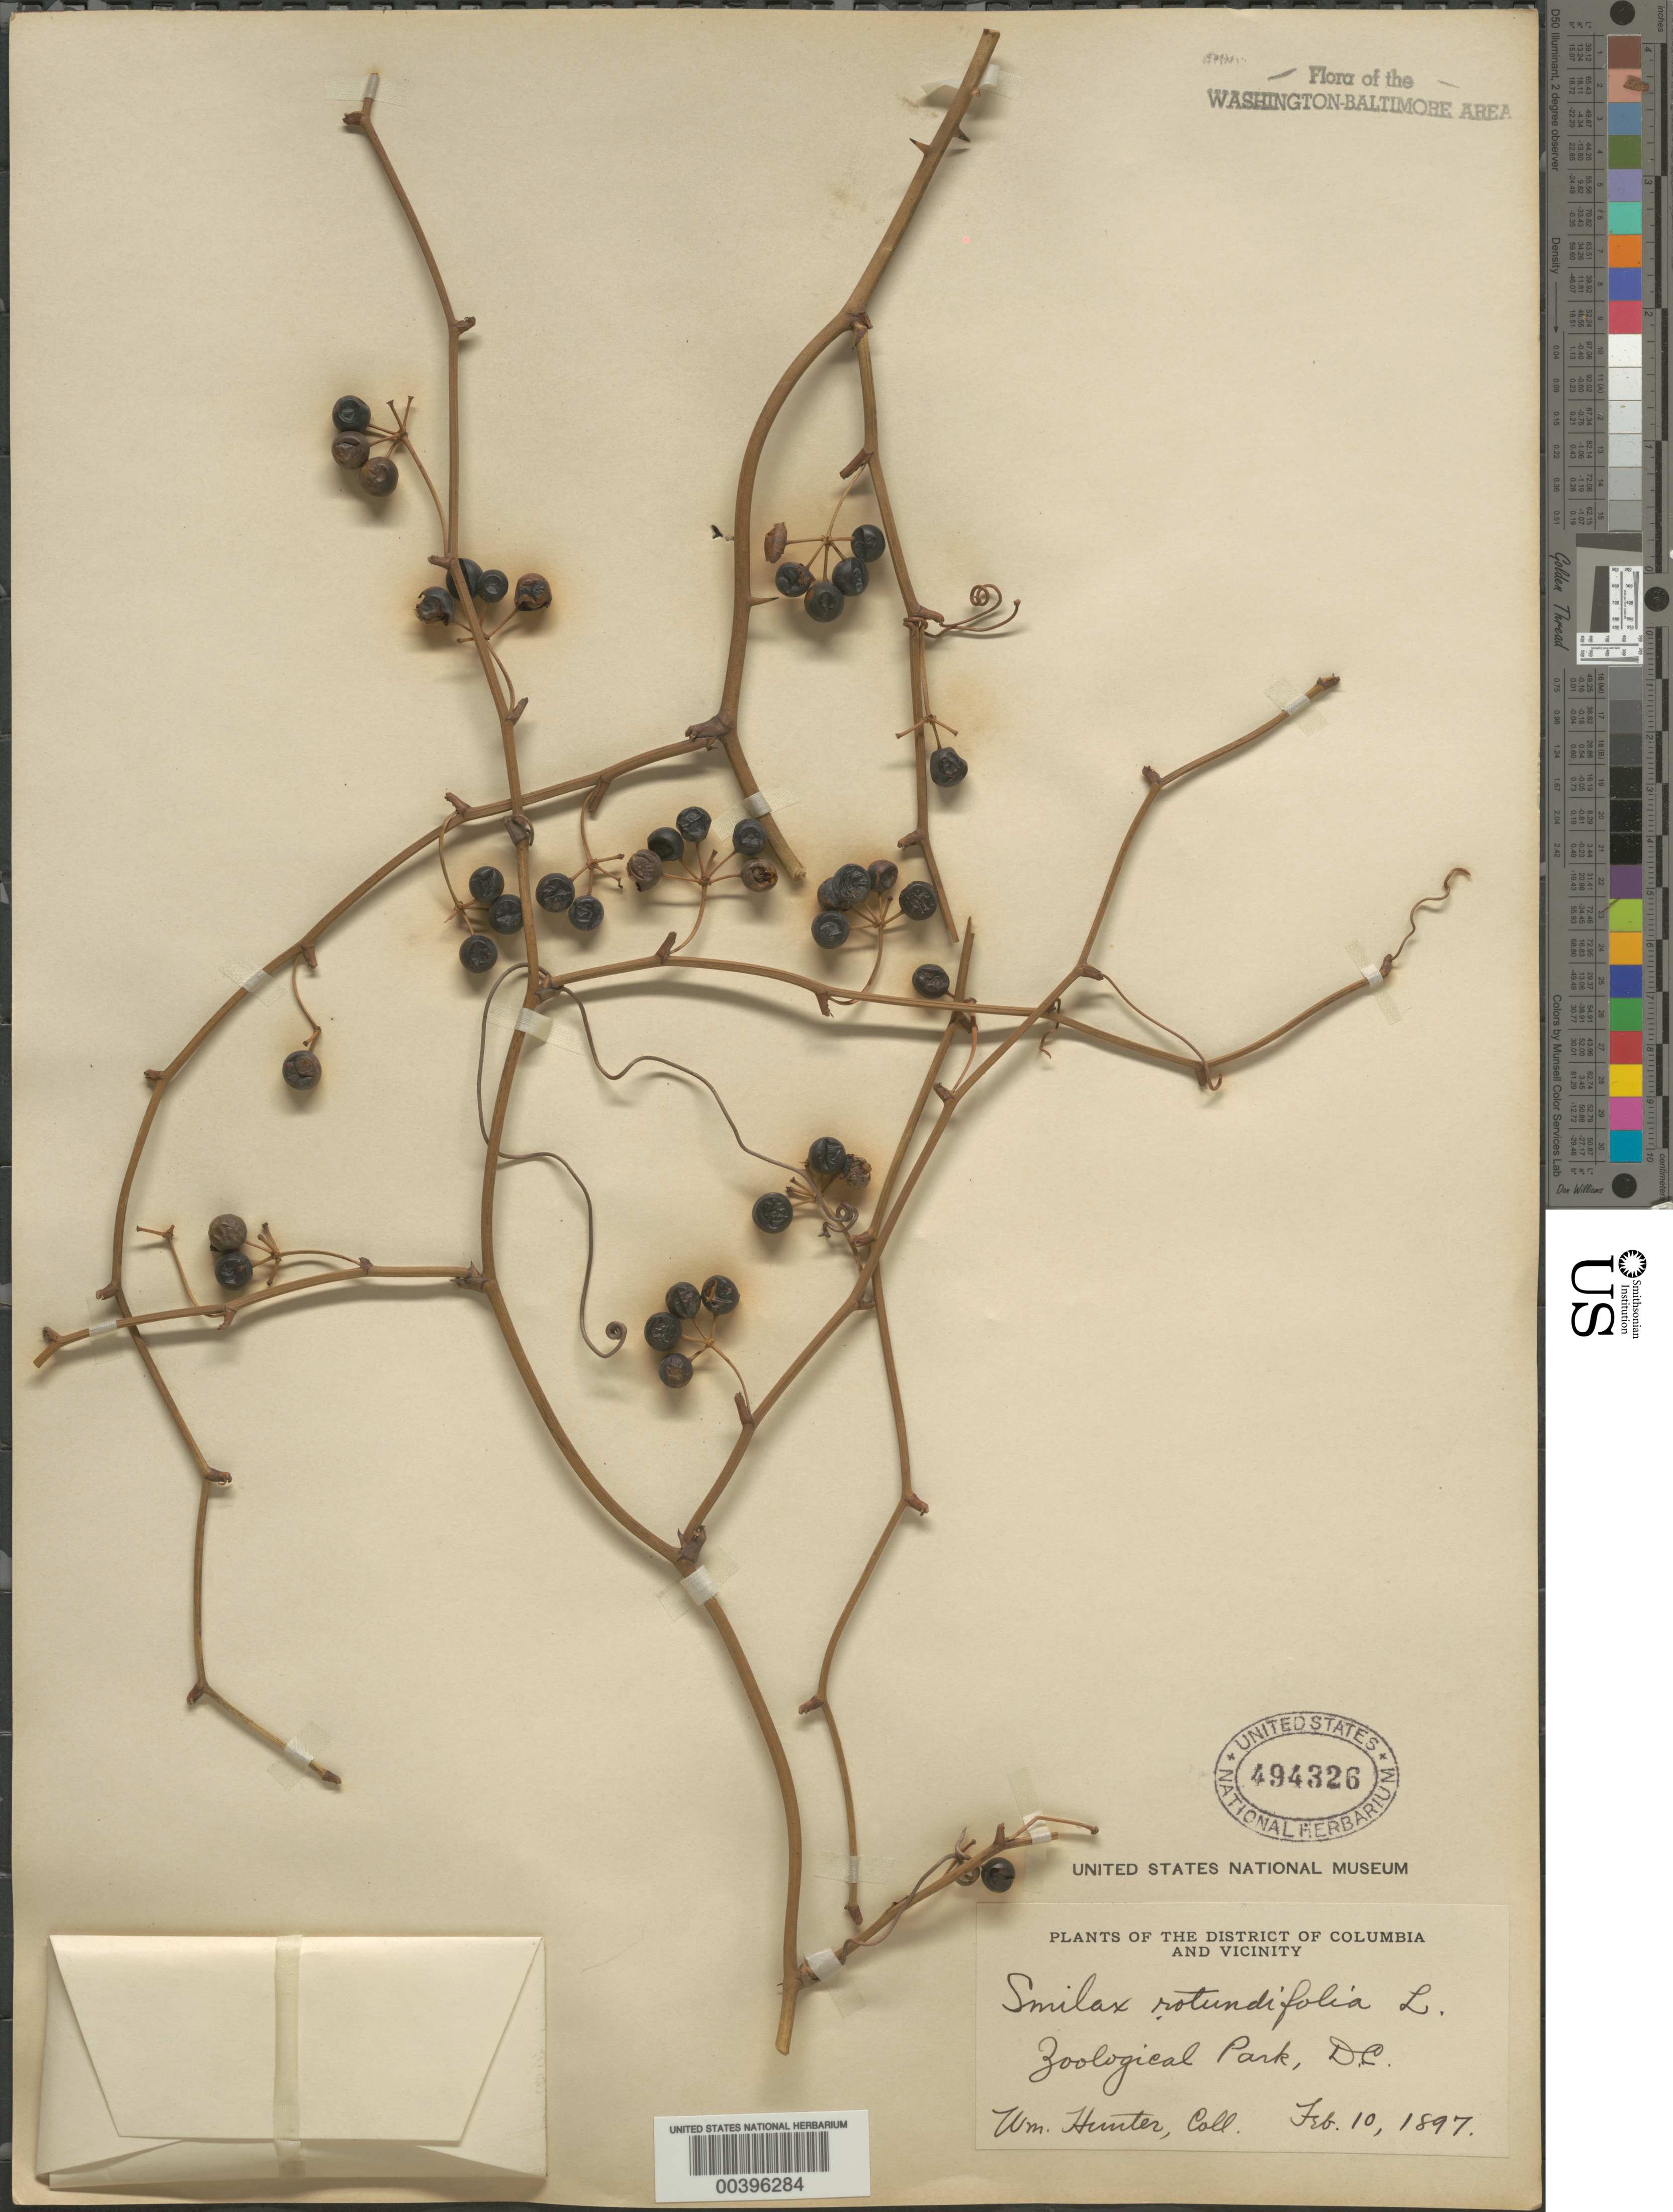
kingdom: Plantae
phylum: Tracheophyta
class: Liliopsida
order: Liliales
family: Smilacaceae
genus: Smilax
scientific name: Smilax rotundifolia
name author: L.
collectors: W. Hunter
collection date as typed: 10 Feb 1897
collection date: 1897-02-10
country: United States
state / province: District of Columbia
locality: Zoological Park Rock Creek Park and vicinity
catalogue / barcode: US 494326